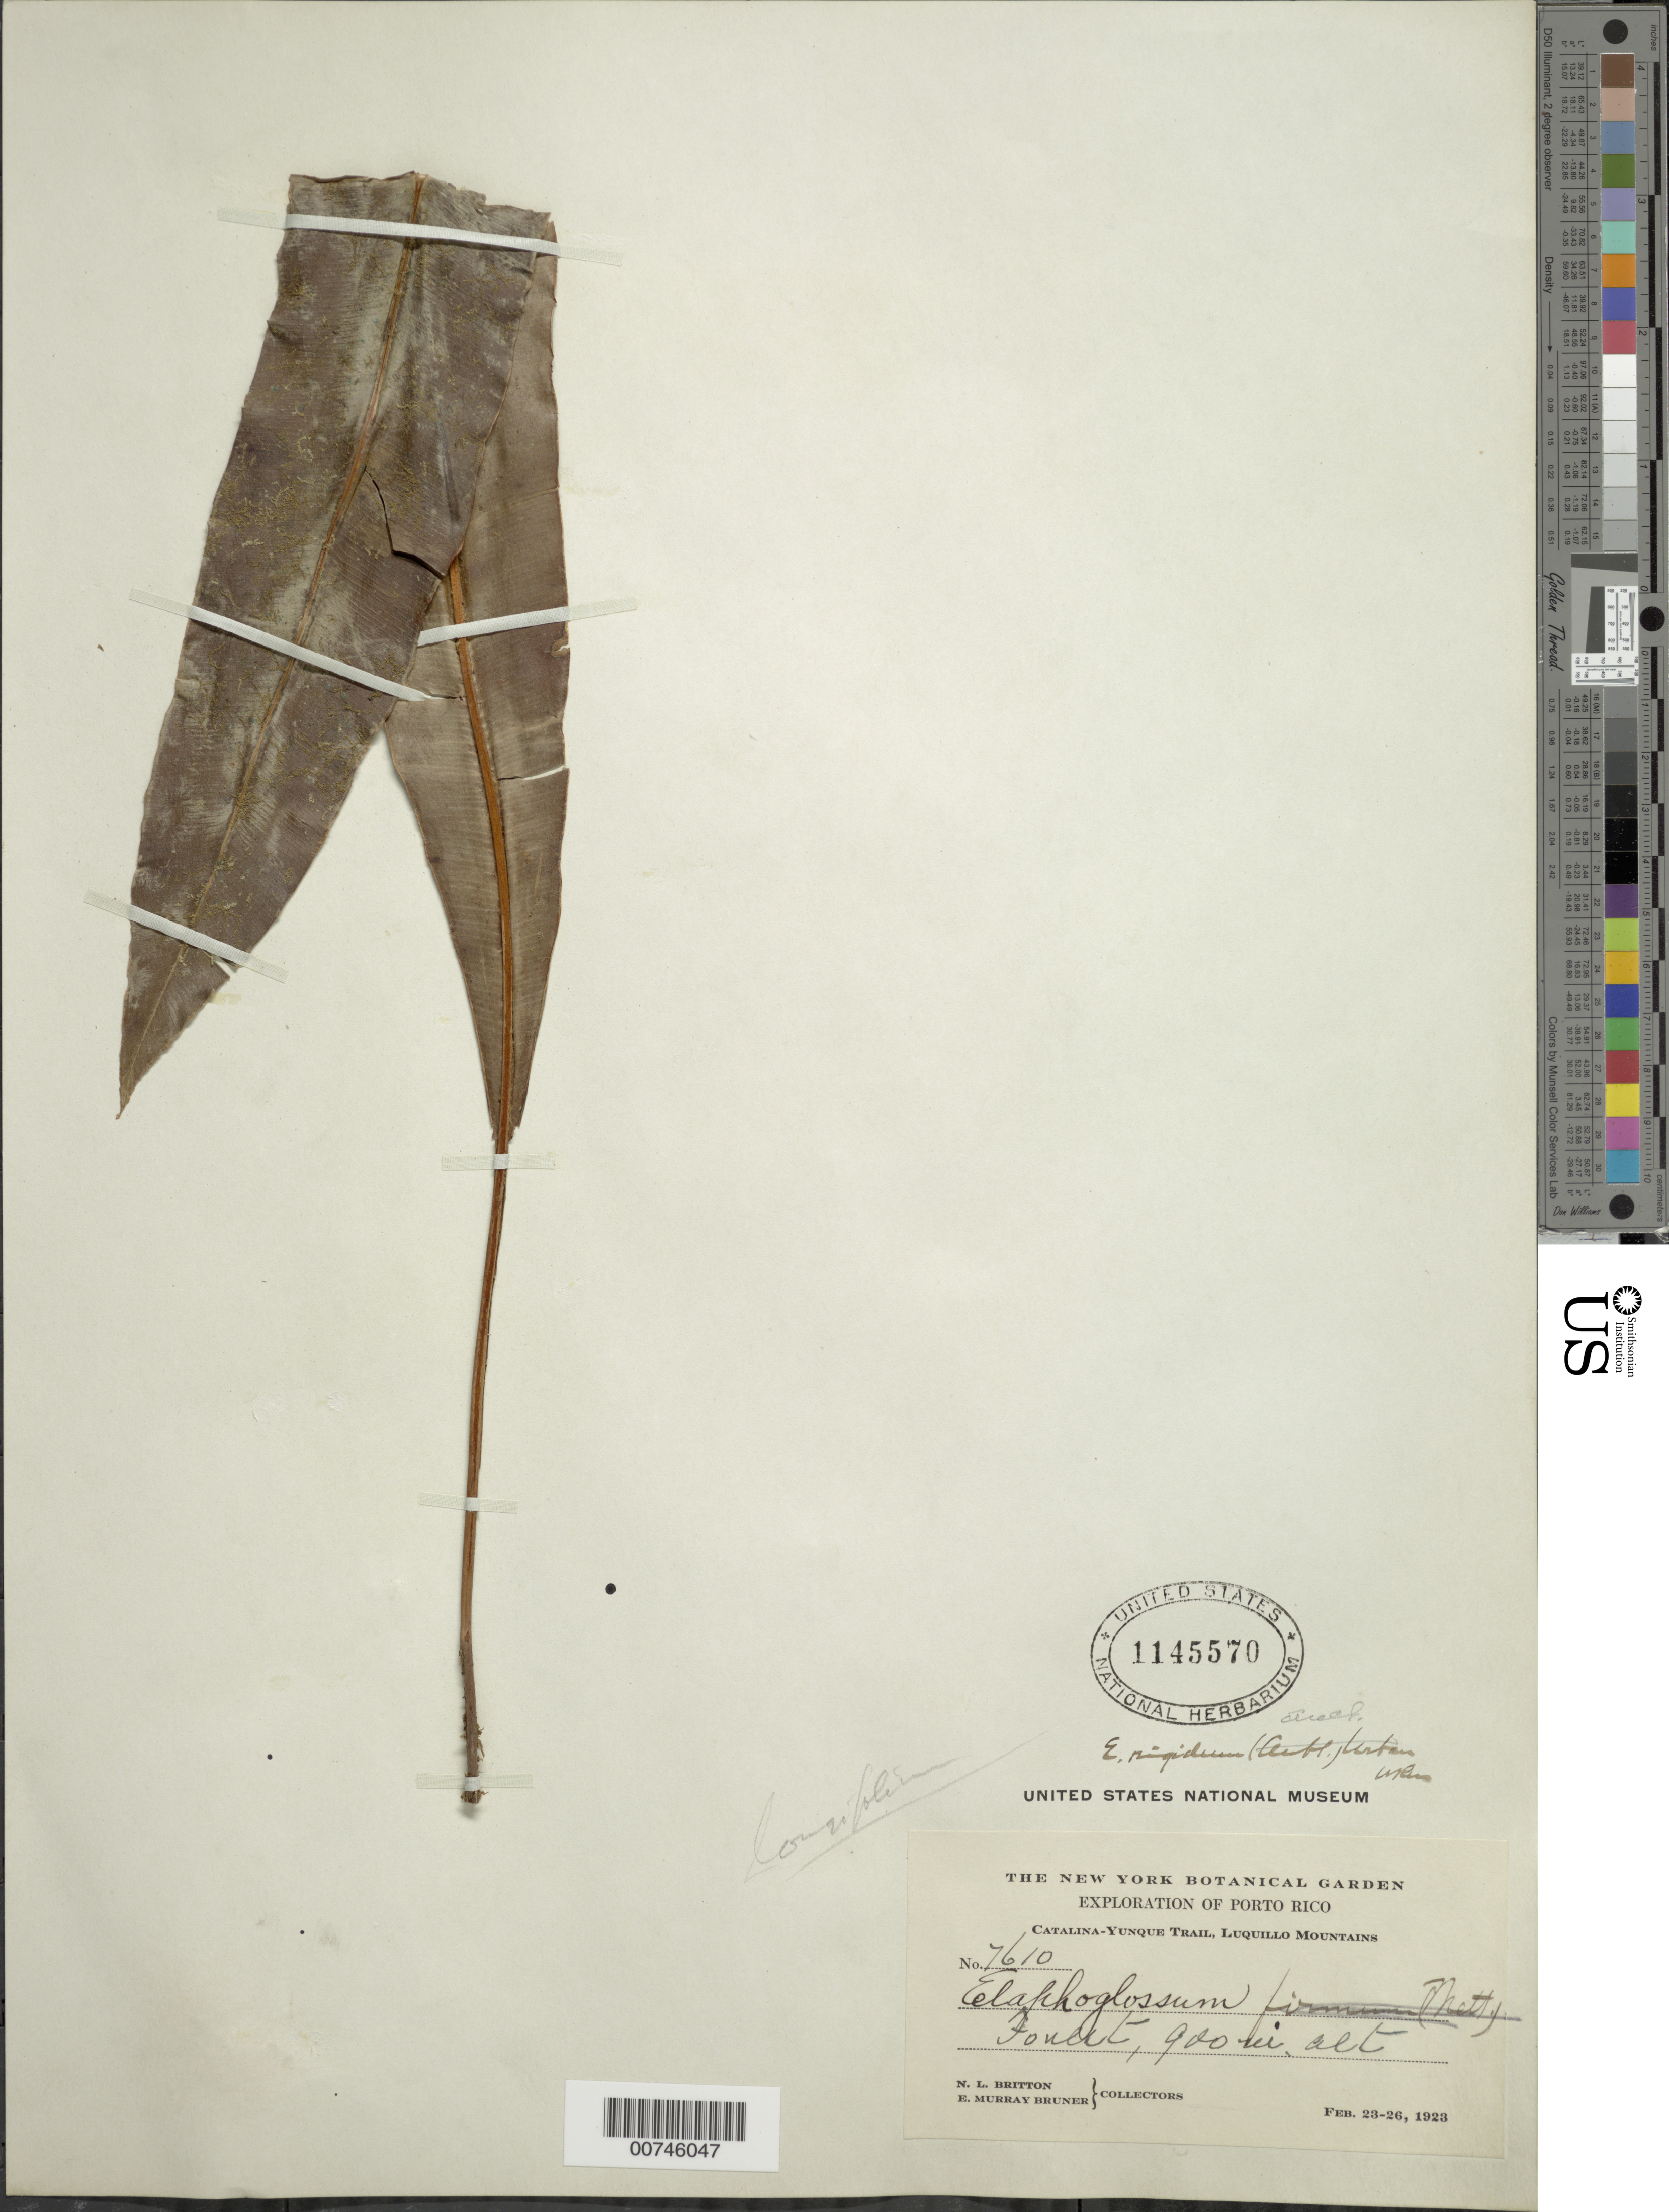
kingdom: Plantae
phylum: Tracheophyta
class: Polypodiopsida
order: Polypodiales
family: Dryopteridaceae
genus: Elaphoglossum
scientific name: Elaphoglossum longifolium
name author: J. Sm.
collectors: E. G. Britton & A. E. Murray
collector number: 7610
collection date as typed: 23 Feb 1923 to 26 Feb 1923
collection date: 1923-02-23/1923-02-26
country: Puerto Rico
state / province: Luquillo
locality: Catalina-Yunque Trail, Luquillo Mountains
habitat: Forest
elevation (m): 900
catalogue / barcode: US 1145570